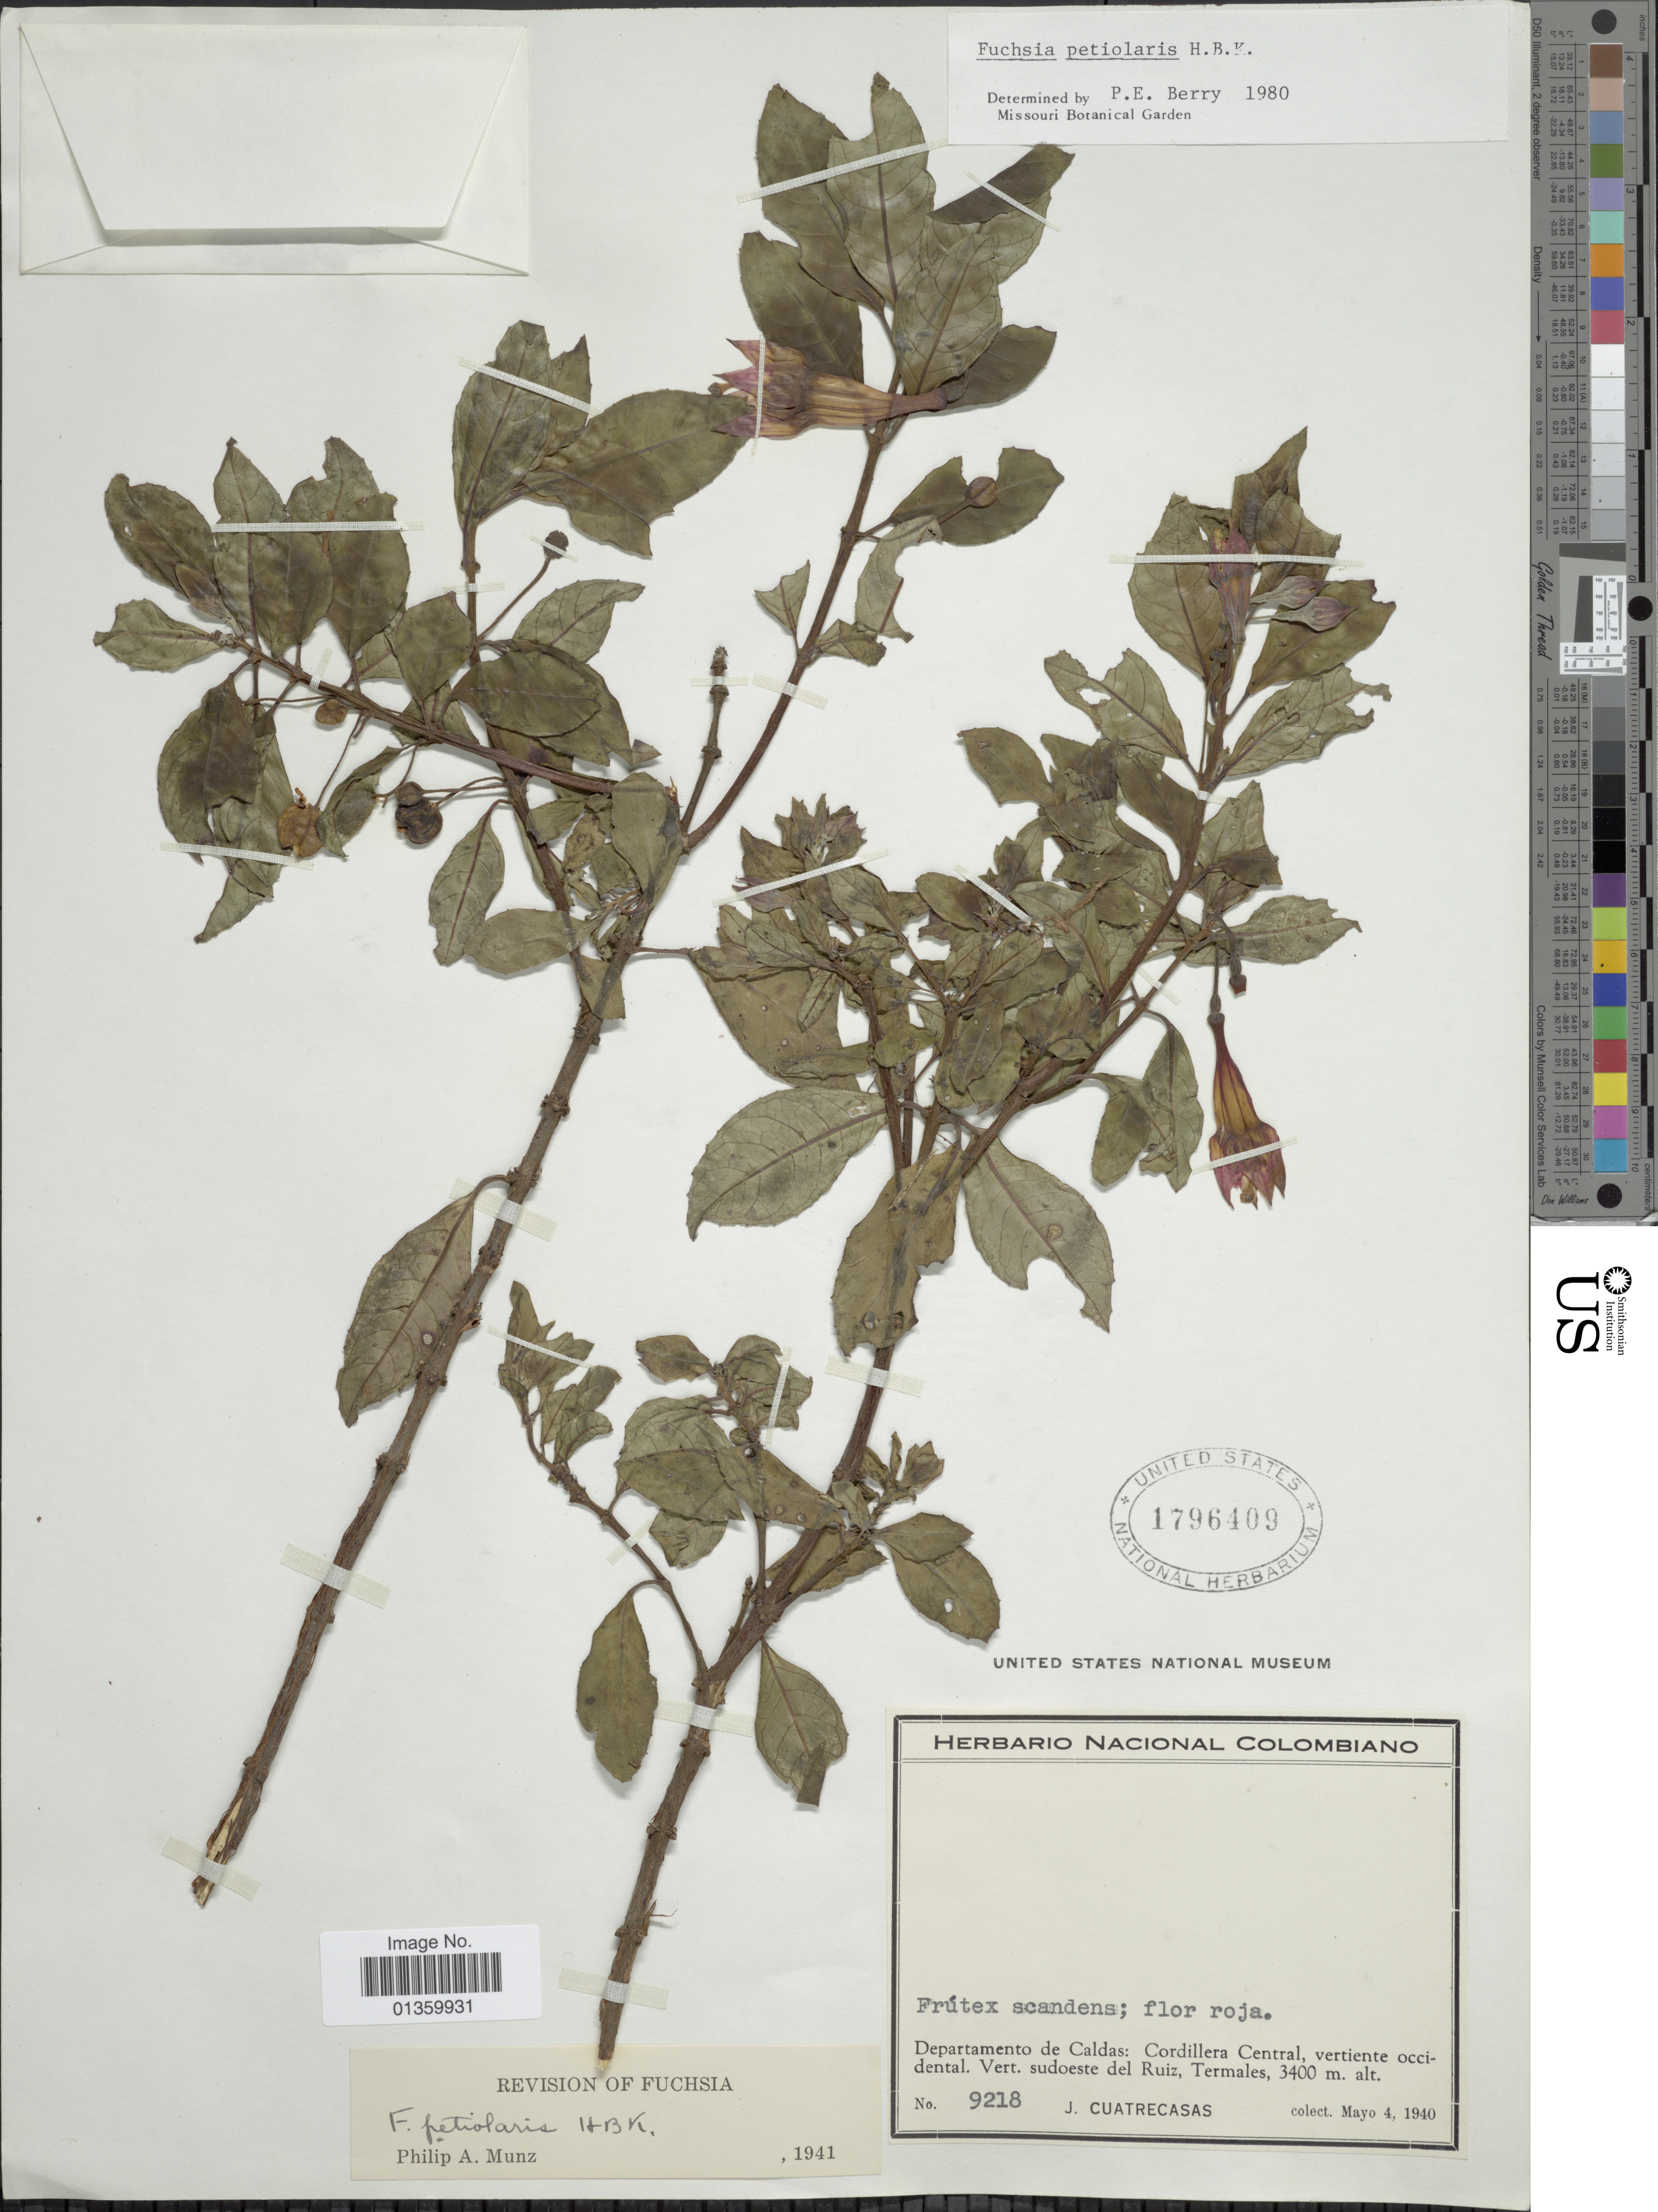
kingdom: Plantae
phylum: Tracheophyta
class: Magnoliopsida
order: Myrtales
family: Onagraceae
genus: Fuchsia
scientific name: Fuchsia petiolaris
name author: Kunth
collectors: J. Cuatrecasas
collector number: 9218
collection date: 1940-05-04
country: Colombia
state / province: Caldas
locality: Cordillera Central, vertiente occidental. Vert. sudoeste del Ruiz, Termales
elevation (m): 3400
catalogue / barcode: US 1796409